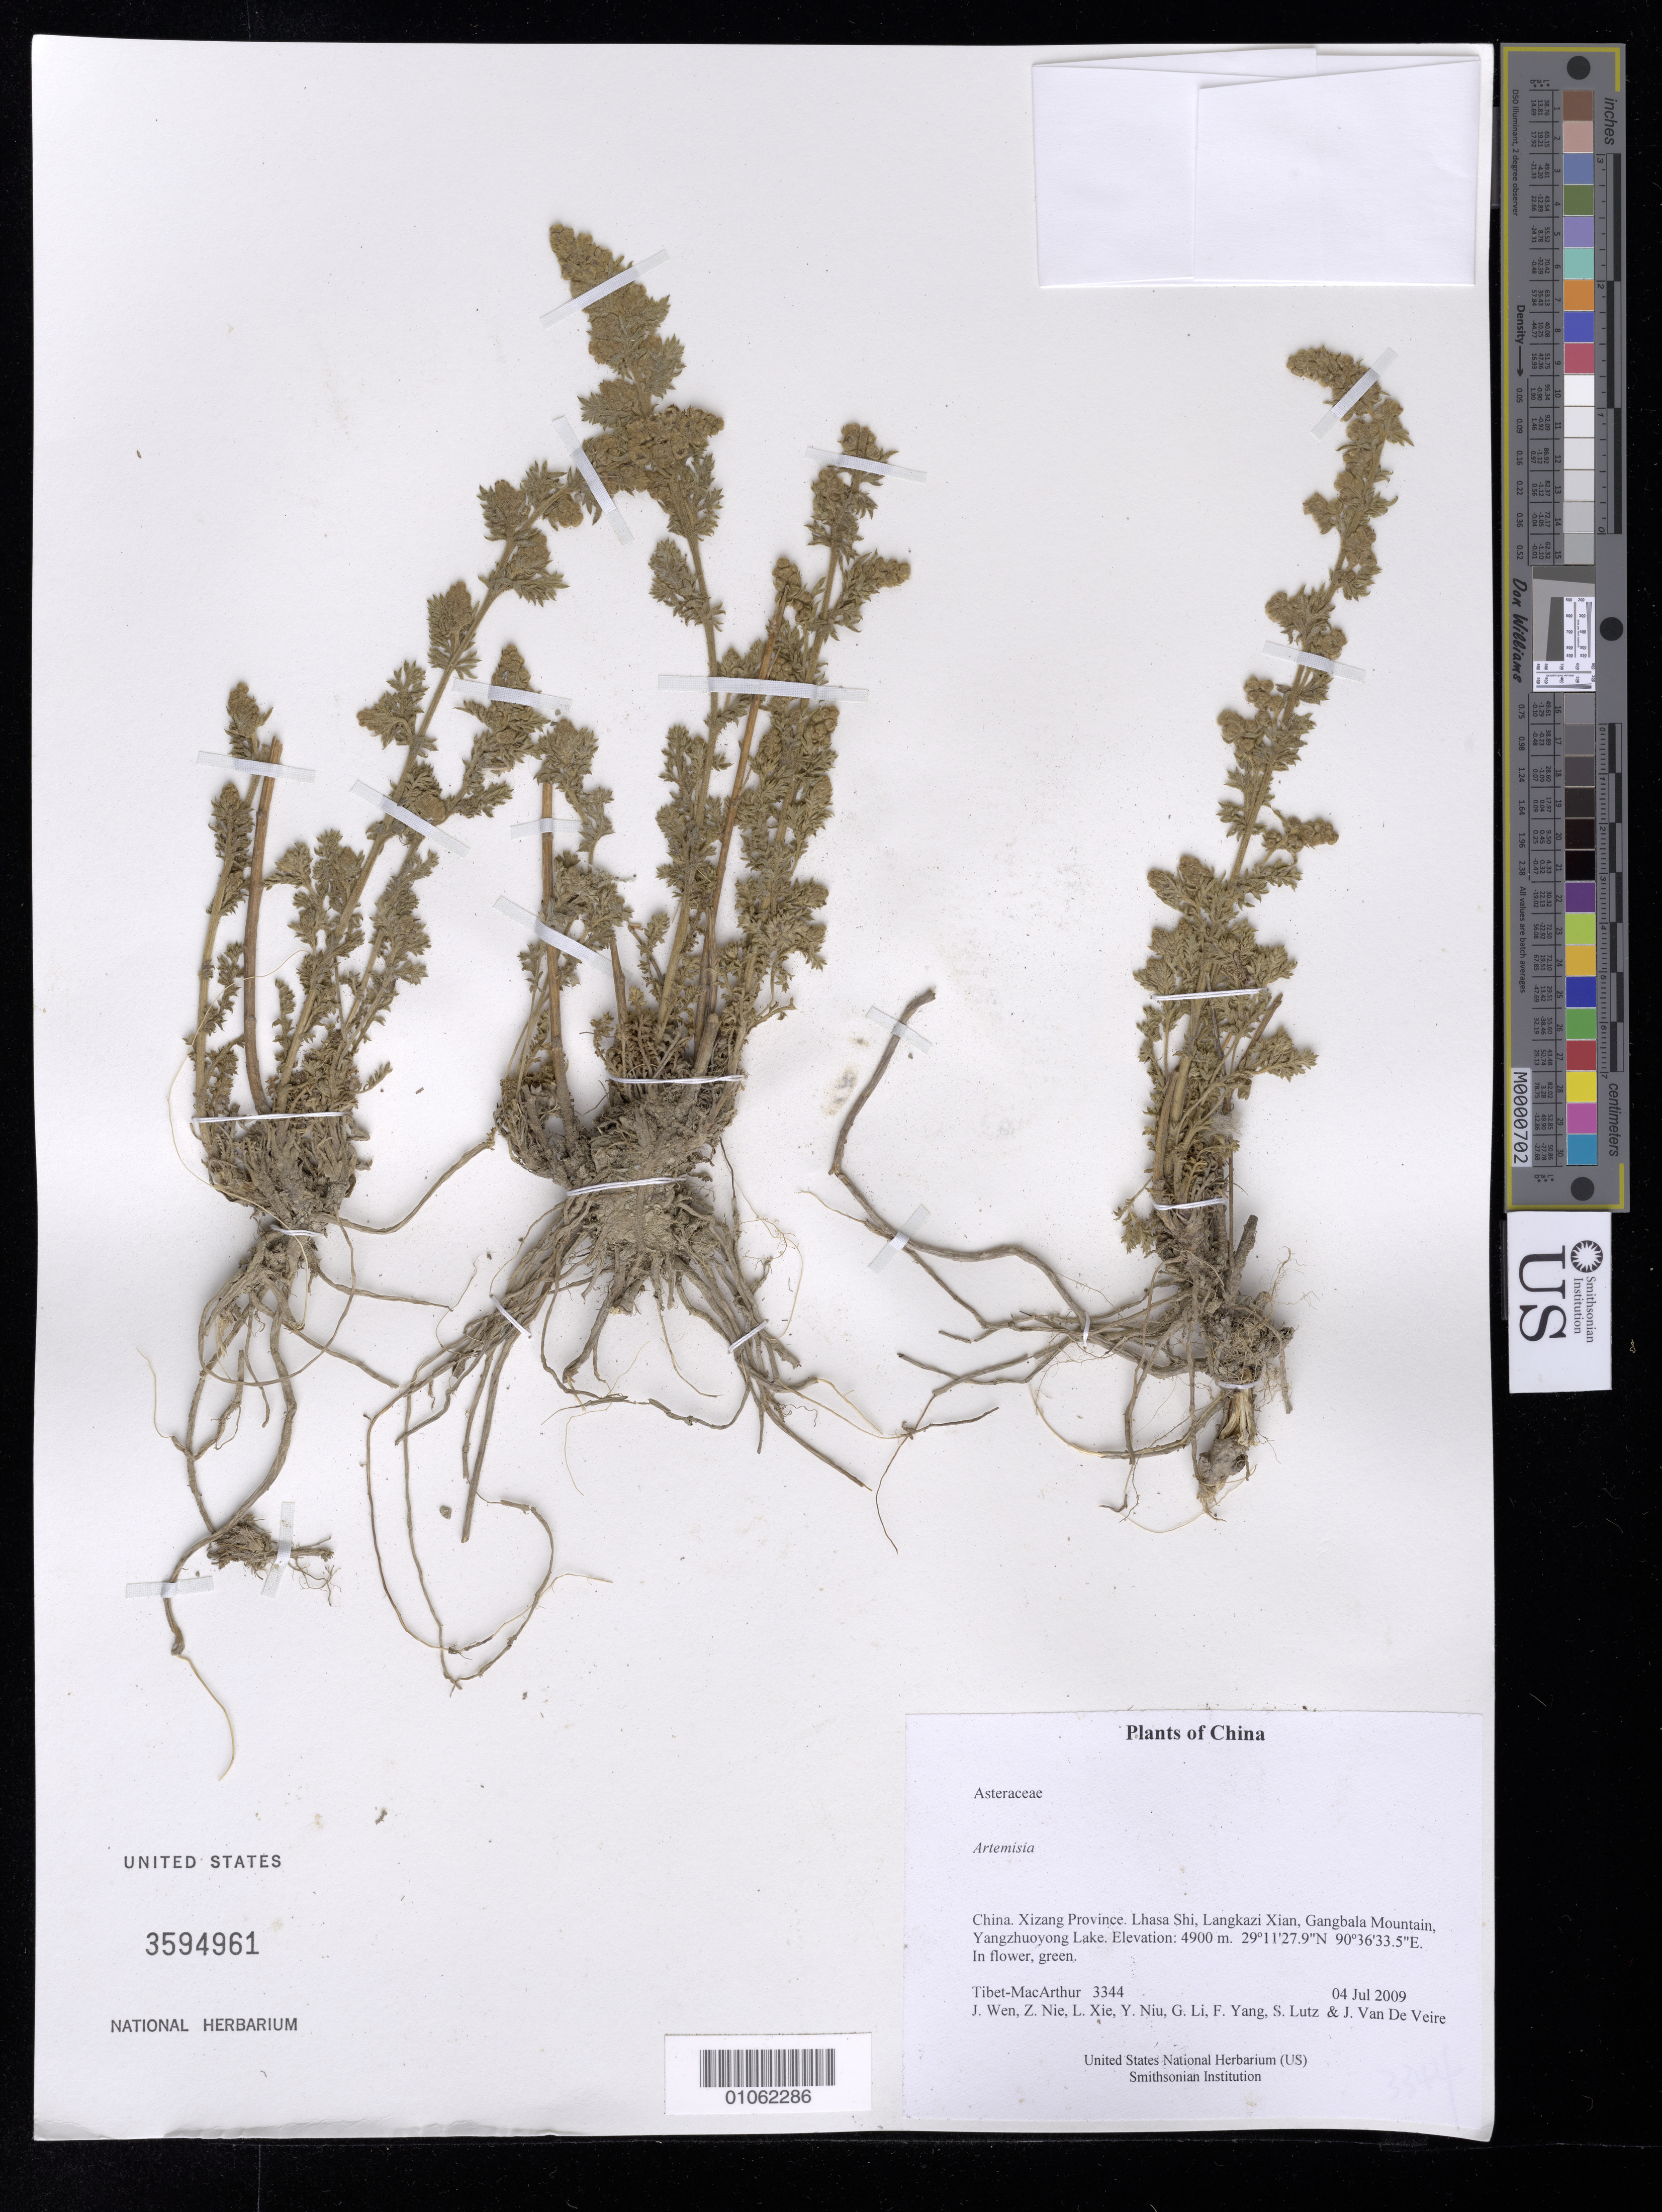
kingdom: Plantae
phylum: Tracheophyta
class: Magnoliopsida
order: Asterales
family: Asteraceae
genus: Artemisia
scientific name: Artemisia sp.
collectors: Tibet-MacArthur, J. Wen, Z. Nie, L. Xie, Y. Niu, G. Li, F. Yang, S. Lutz & J. Van De Veire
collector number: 3344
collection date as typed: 04 Jul 2009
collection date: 2009-07-04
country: China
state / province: Xizang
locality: Lhasa Shi, Langkazi Xian, Gangbala Mountain, Yangzhuoyong Lake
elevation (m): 4900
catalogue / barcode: US 3594961